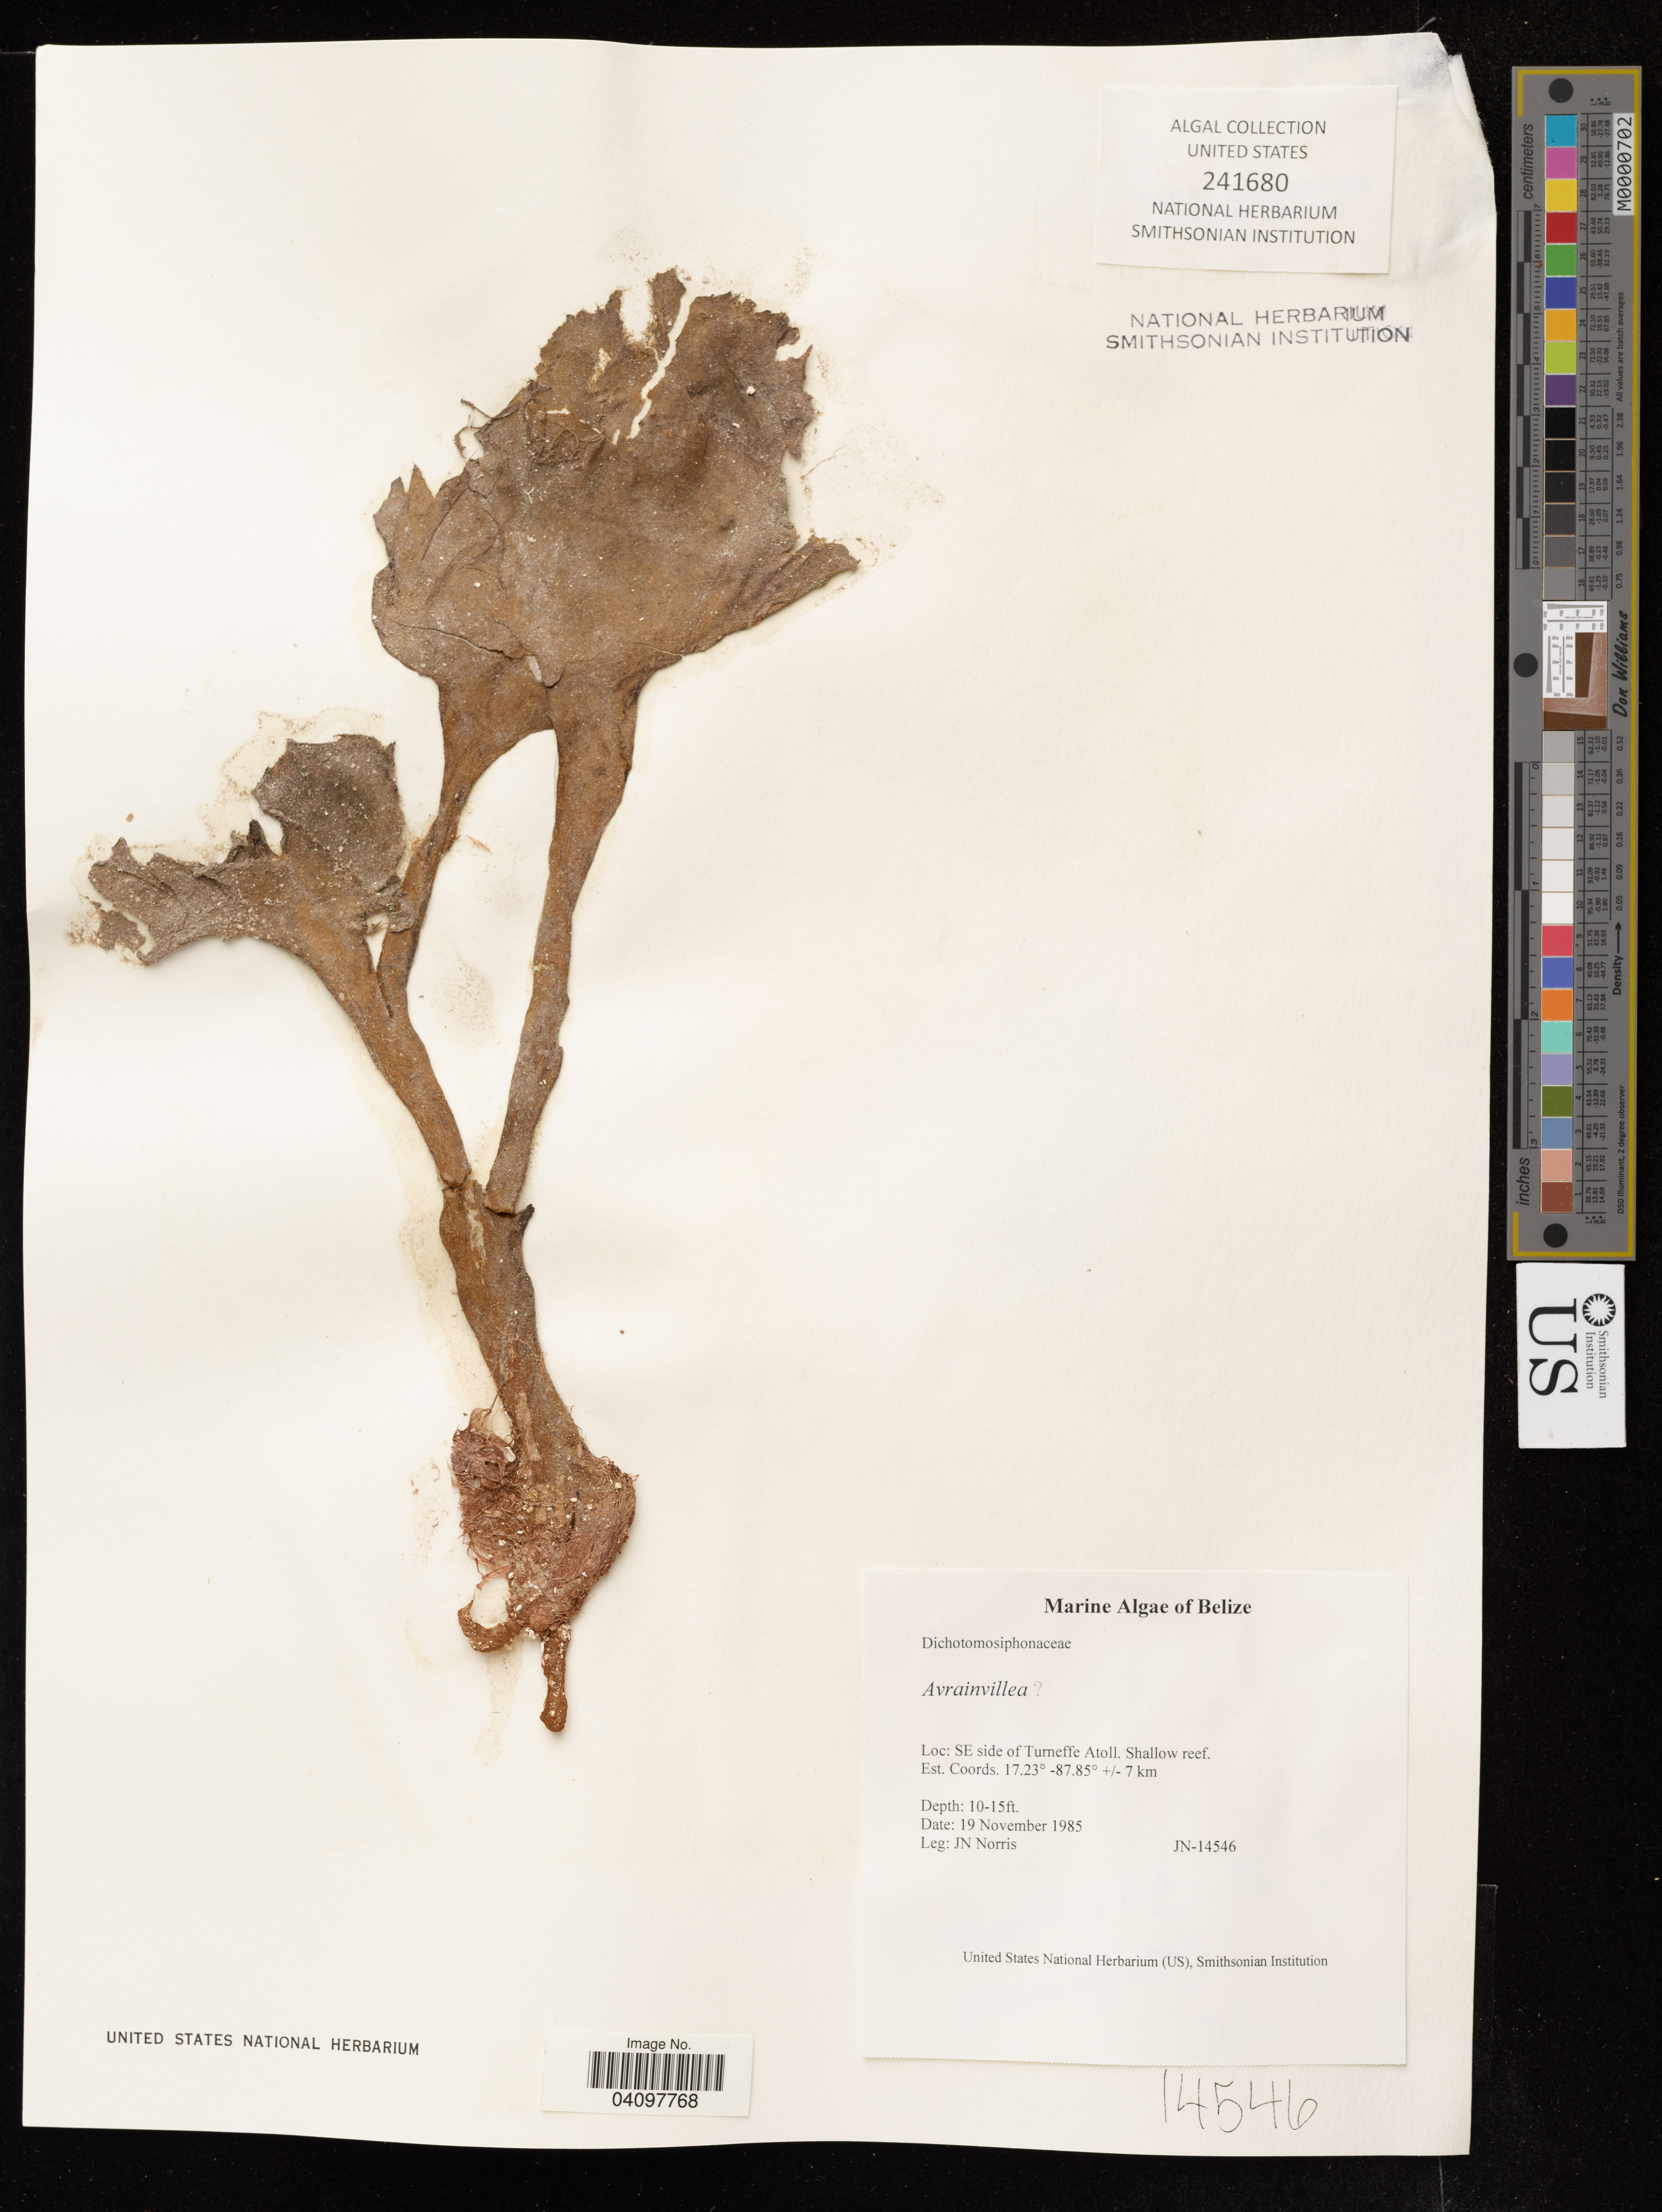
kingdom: Plantae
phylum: Chlorophyta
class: Ulvophyceae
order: Bryopsidales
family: Dichotomosiphonaceae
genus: Avrainvillea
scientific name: Avrainvillea sp.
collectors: J. Norris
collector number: JN-14546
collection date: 1985-11-19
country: Belize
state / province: Belize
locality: SE side of Turneffe Atoll. Shallow reef.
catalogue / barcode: US 241680